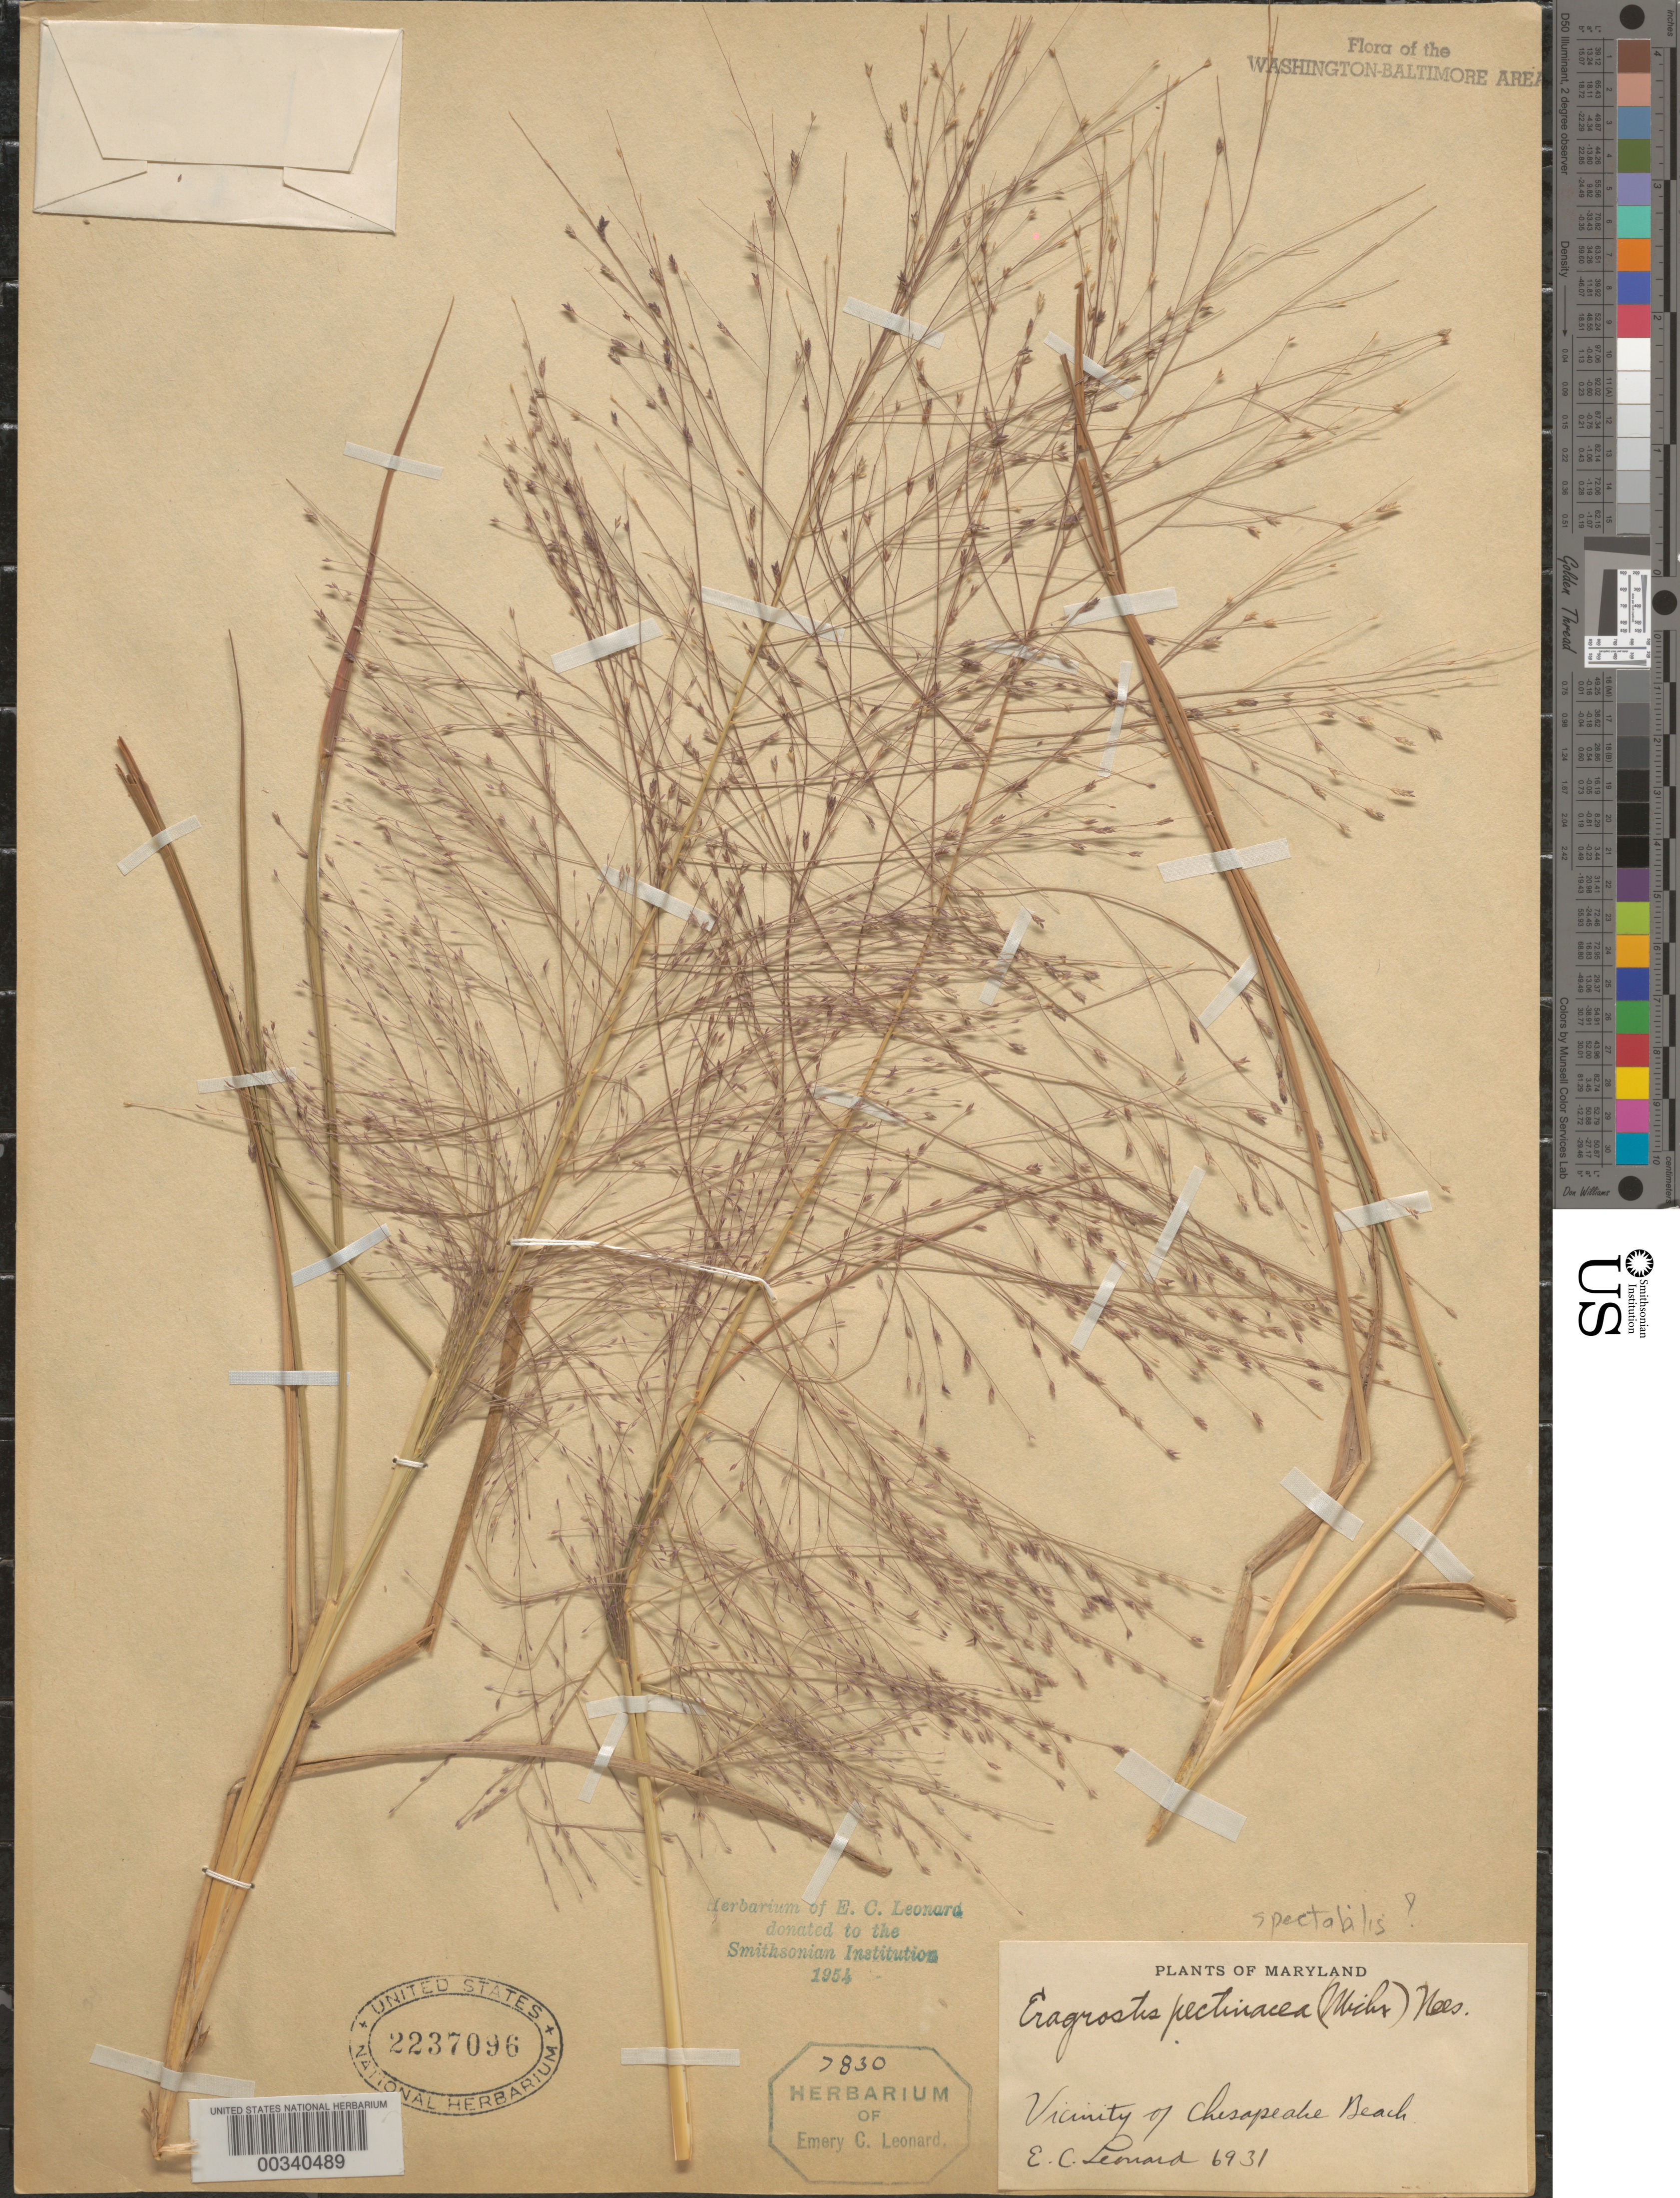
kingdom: Plantae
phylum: Tracheophyta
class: Liliopsida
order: Poales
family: Poaceae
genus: Eragrostis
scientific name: Eragrostis spectabilis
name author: (Pursh) Steud.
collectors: E. C. Leonard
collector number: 6931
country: United States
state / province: Maryland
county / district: Calvert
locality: Chesapeake Beach vicinity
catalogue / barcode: US 2237096